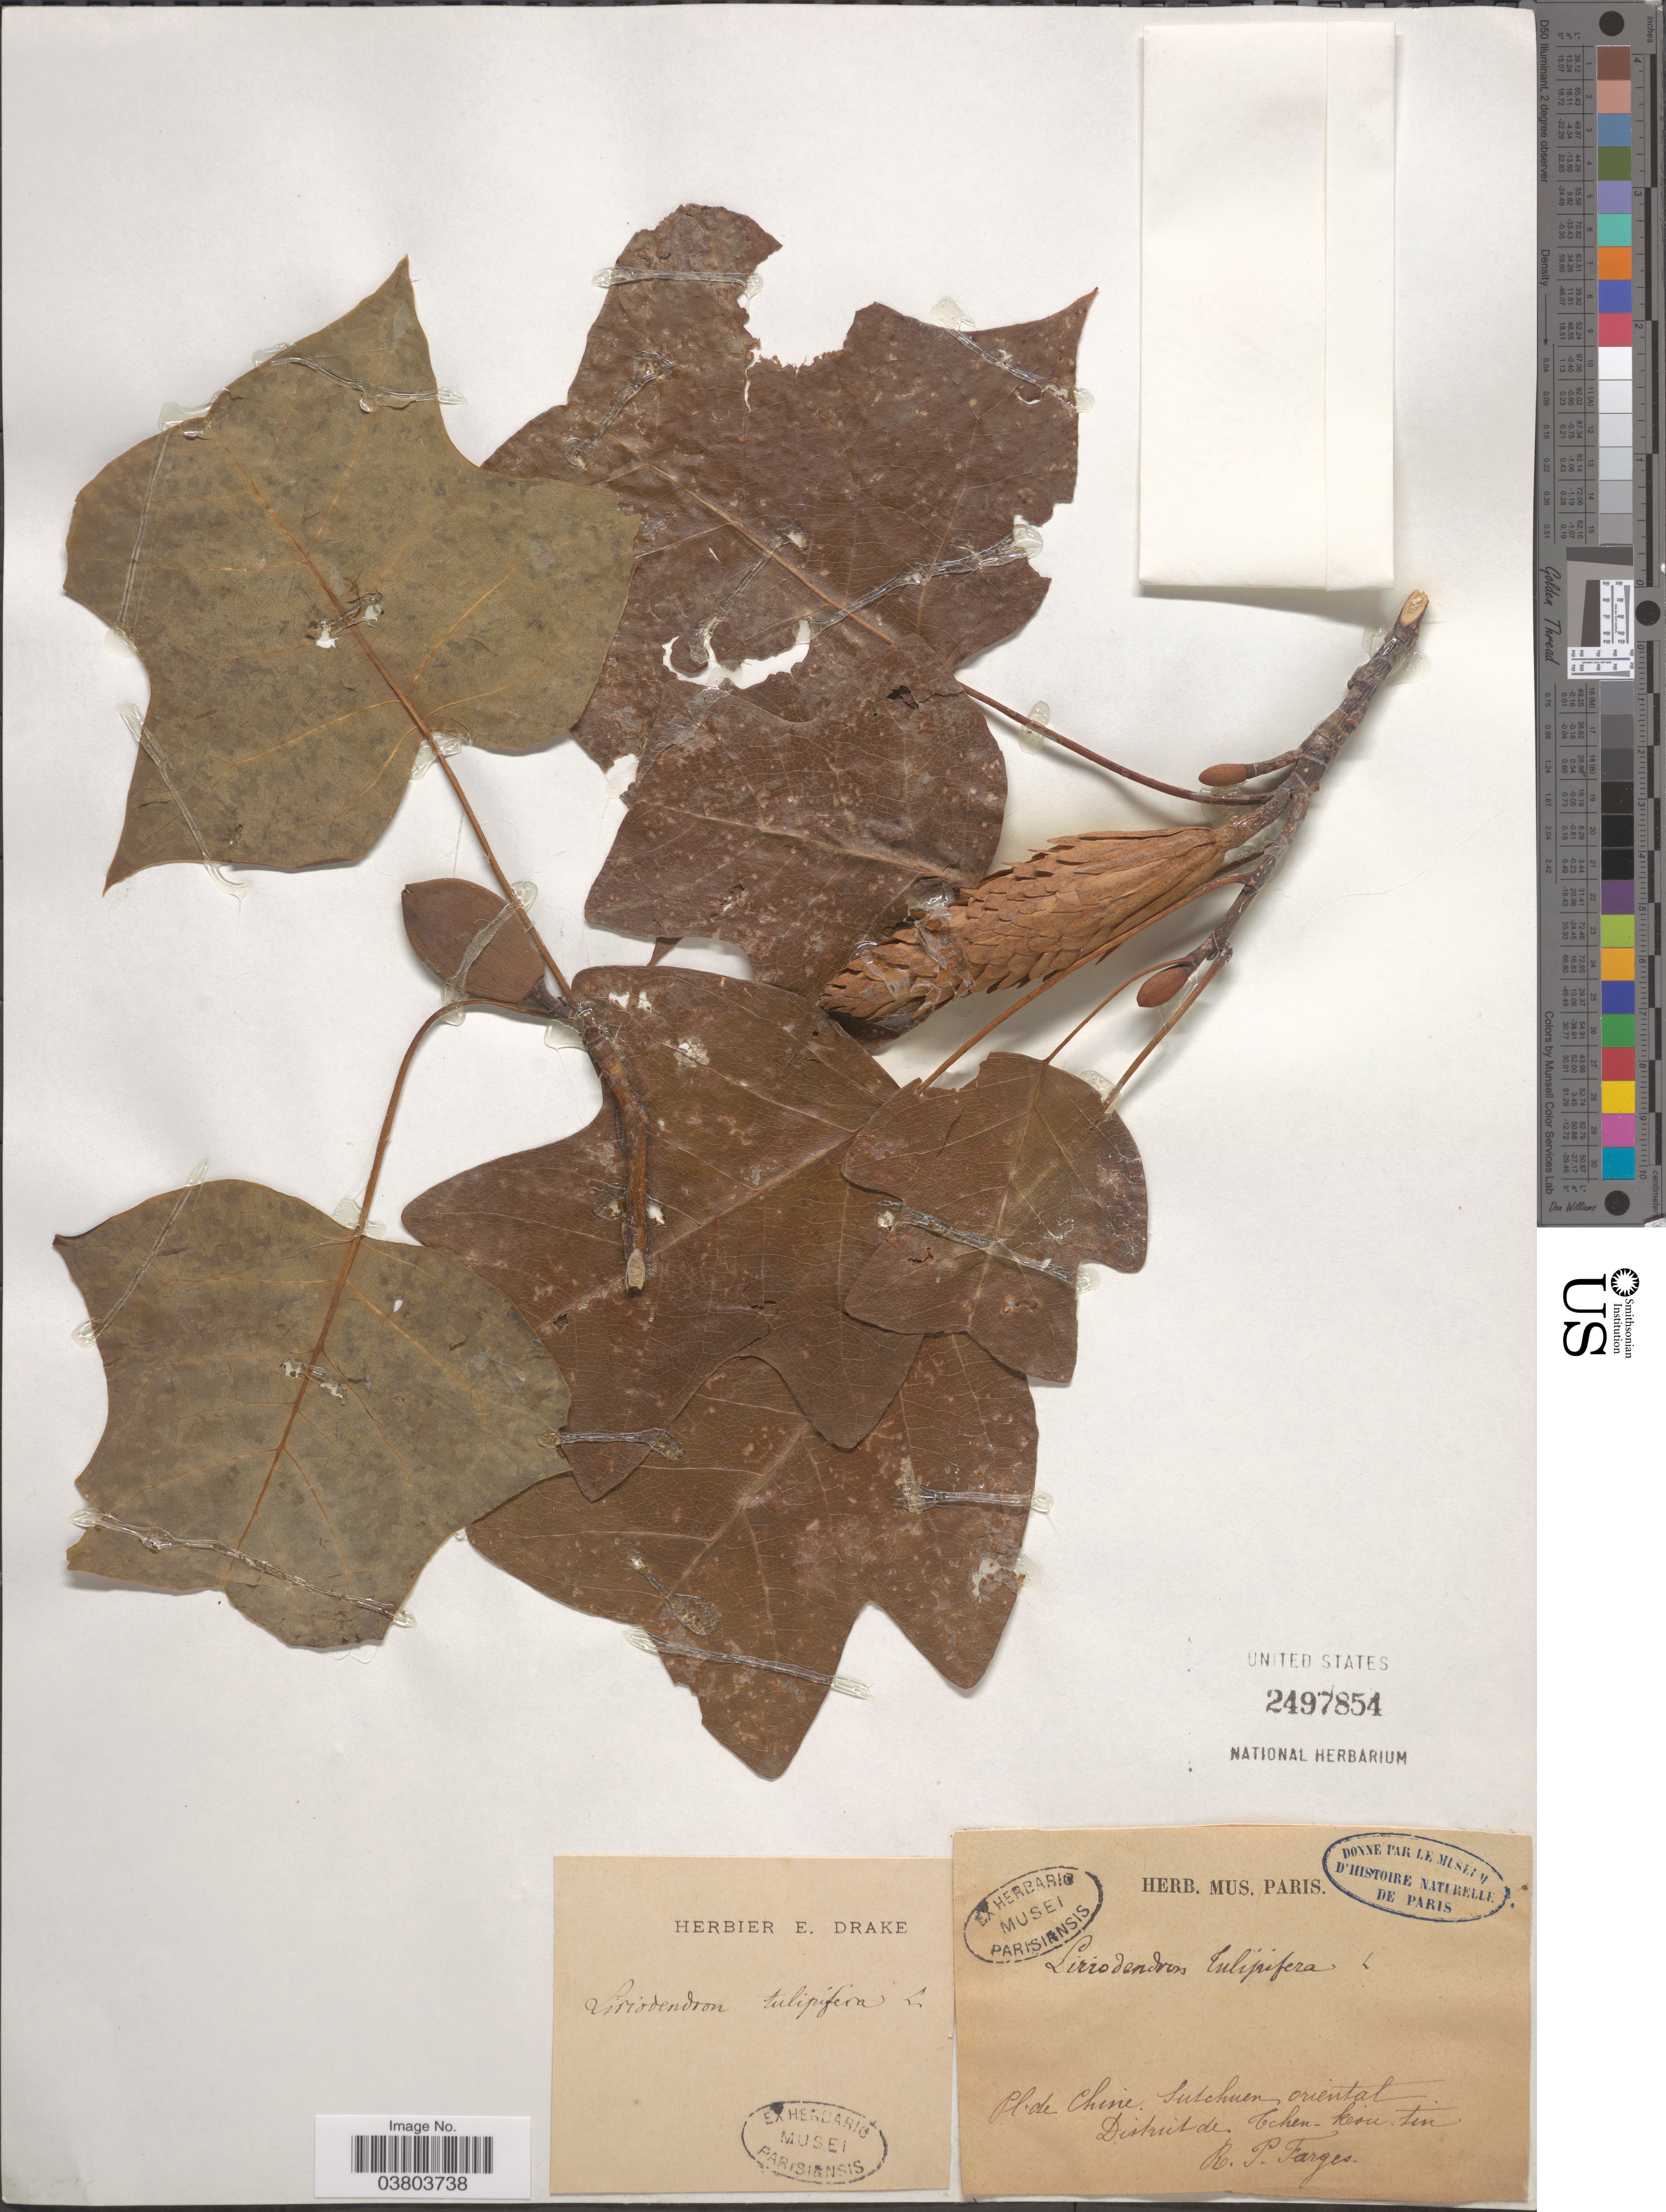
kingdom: Plantae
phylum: Tracheophyta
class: Magnoliopsida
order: Magnoliales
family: Magnoliaceae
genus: Liriodendron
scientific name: Liriodendron chinense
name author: (Hemsl.) Sarg.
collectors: P. G. Farges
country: China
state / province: Sichuan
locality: Sutchuen oriental. District de Tchen-keou-Tin.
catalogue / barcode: US 2497854